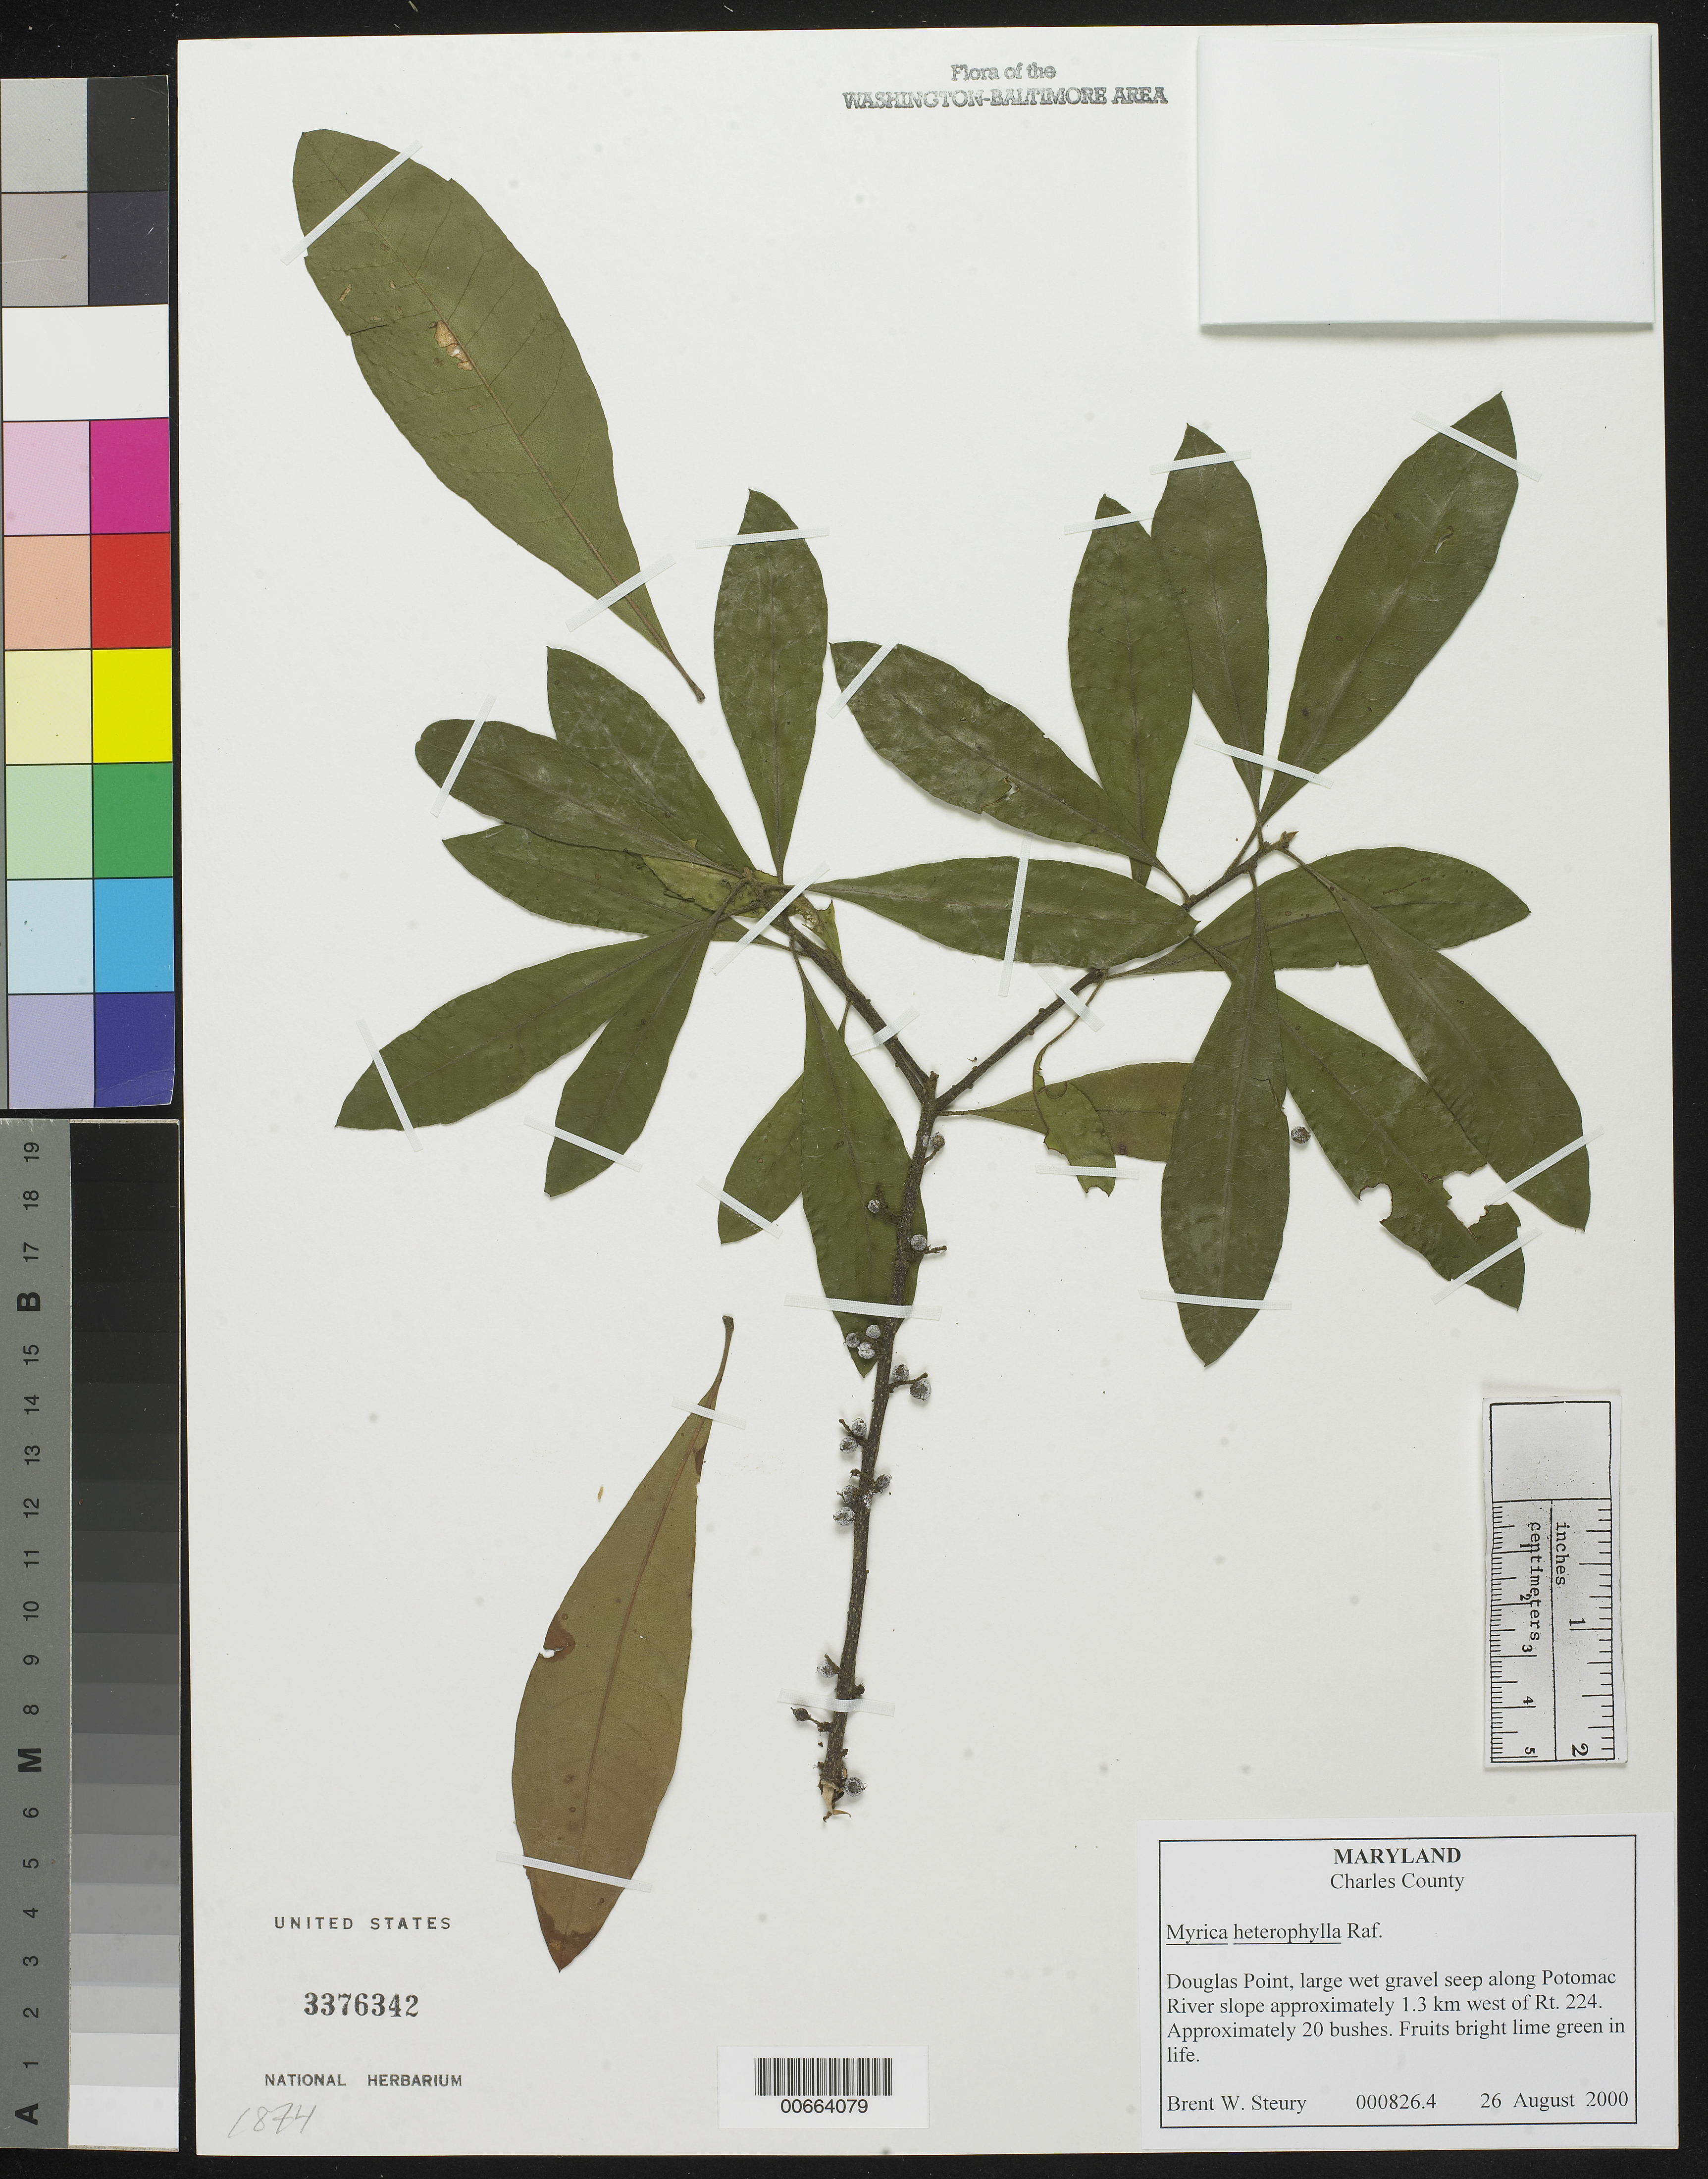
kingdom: Plantae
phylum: Tracheophyta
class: Magnoliopsida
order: Fagales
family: Myricaceae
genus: Morella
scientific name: Morella caroliniensis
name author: (Mill.) Small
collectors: B. Steury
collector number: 826.4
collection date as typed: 26 Aug 2000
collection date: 2000-08-26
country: United States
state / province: Maryland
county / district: Charles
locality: Douglas Point, along Potomac River slope approximately 1.3 km west of Rt. 224.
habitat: Approximately 20 bushes. Fruits bright lime green in life.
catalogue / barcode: US 3376342